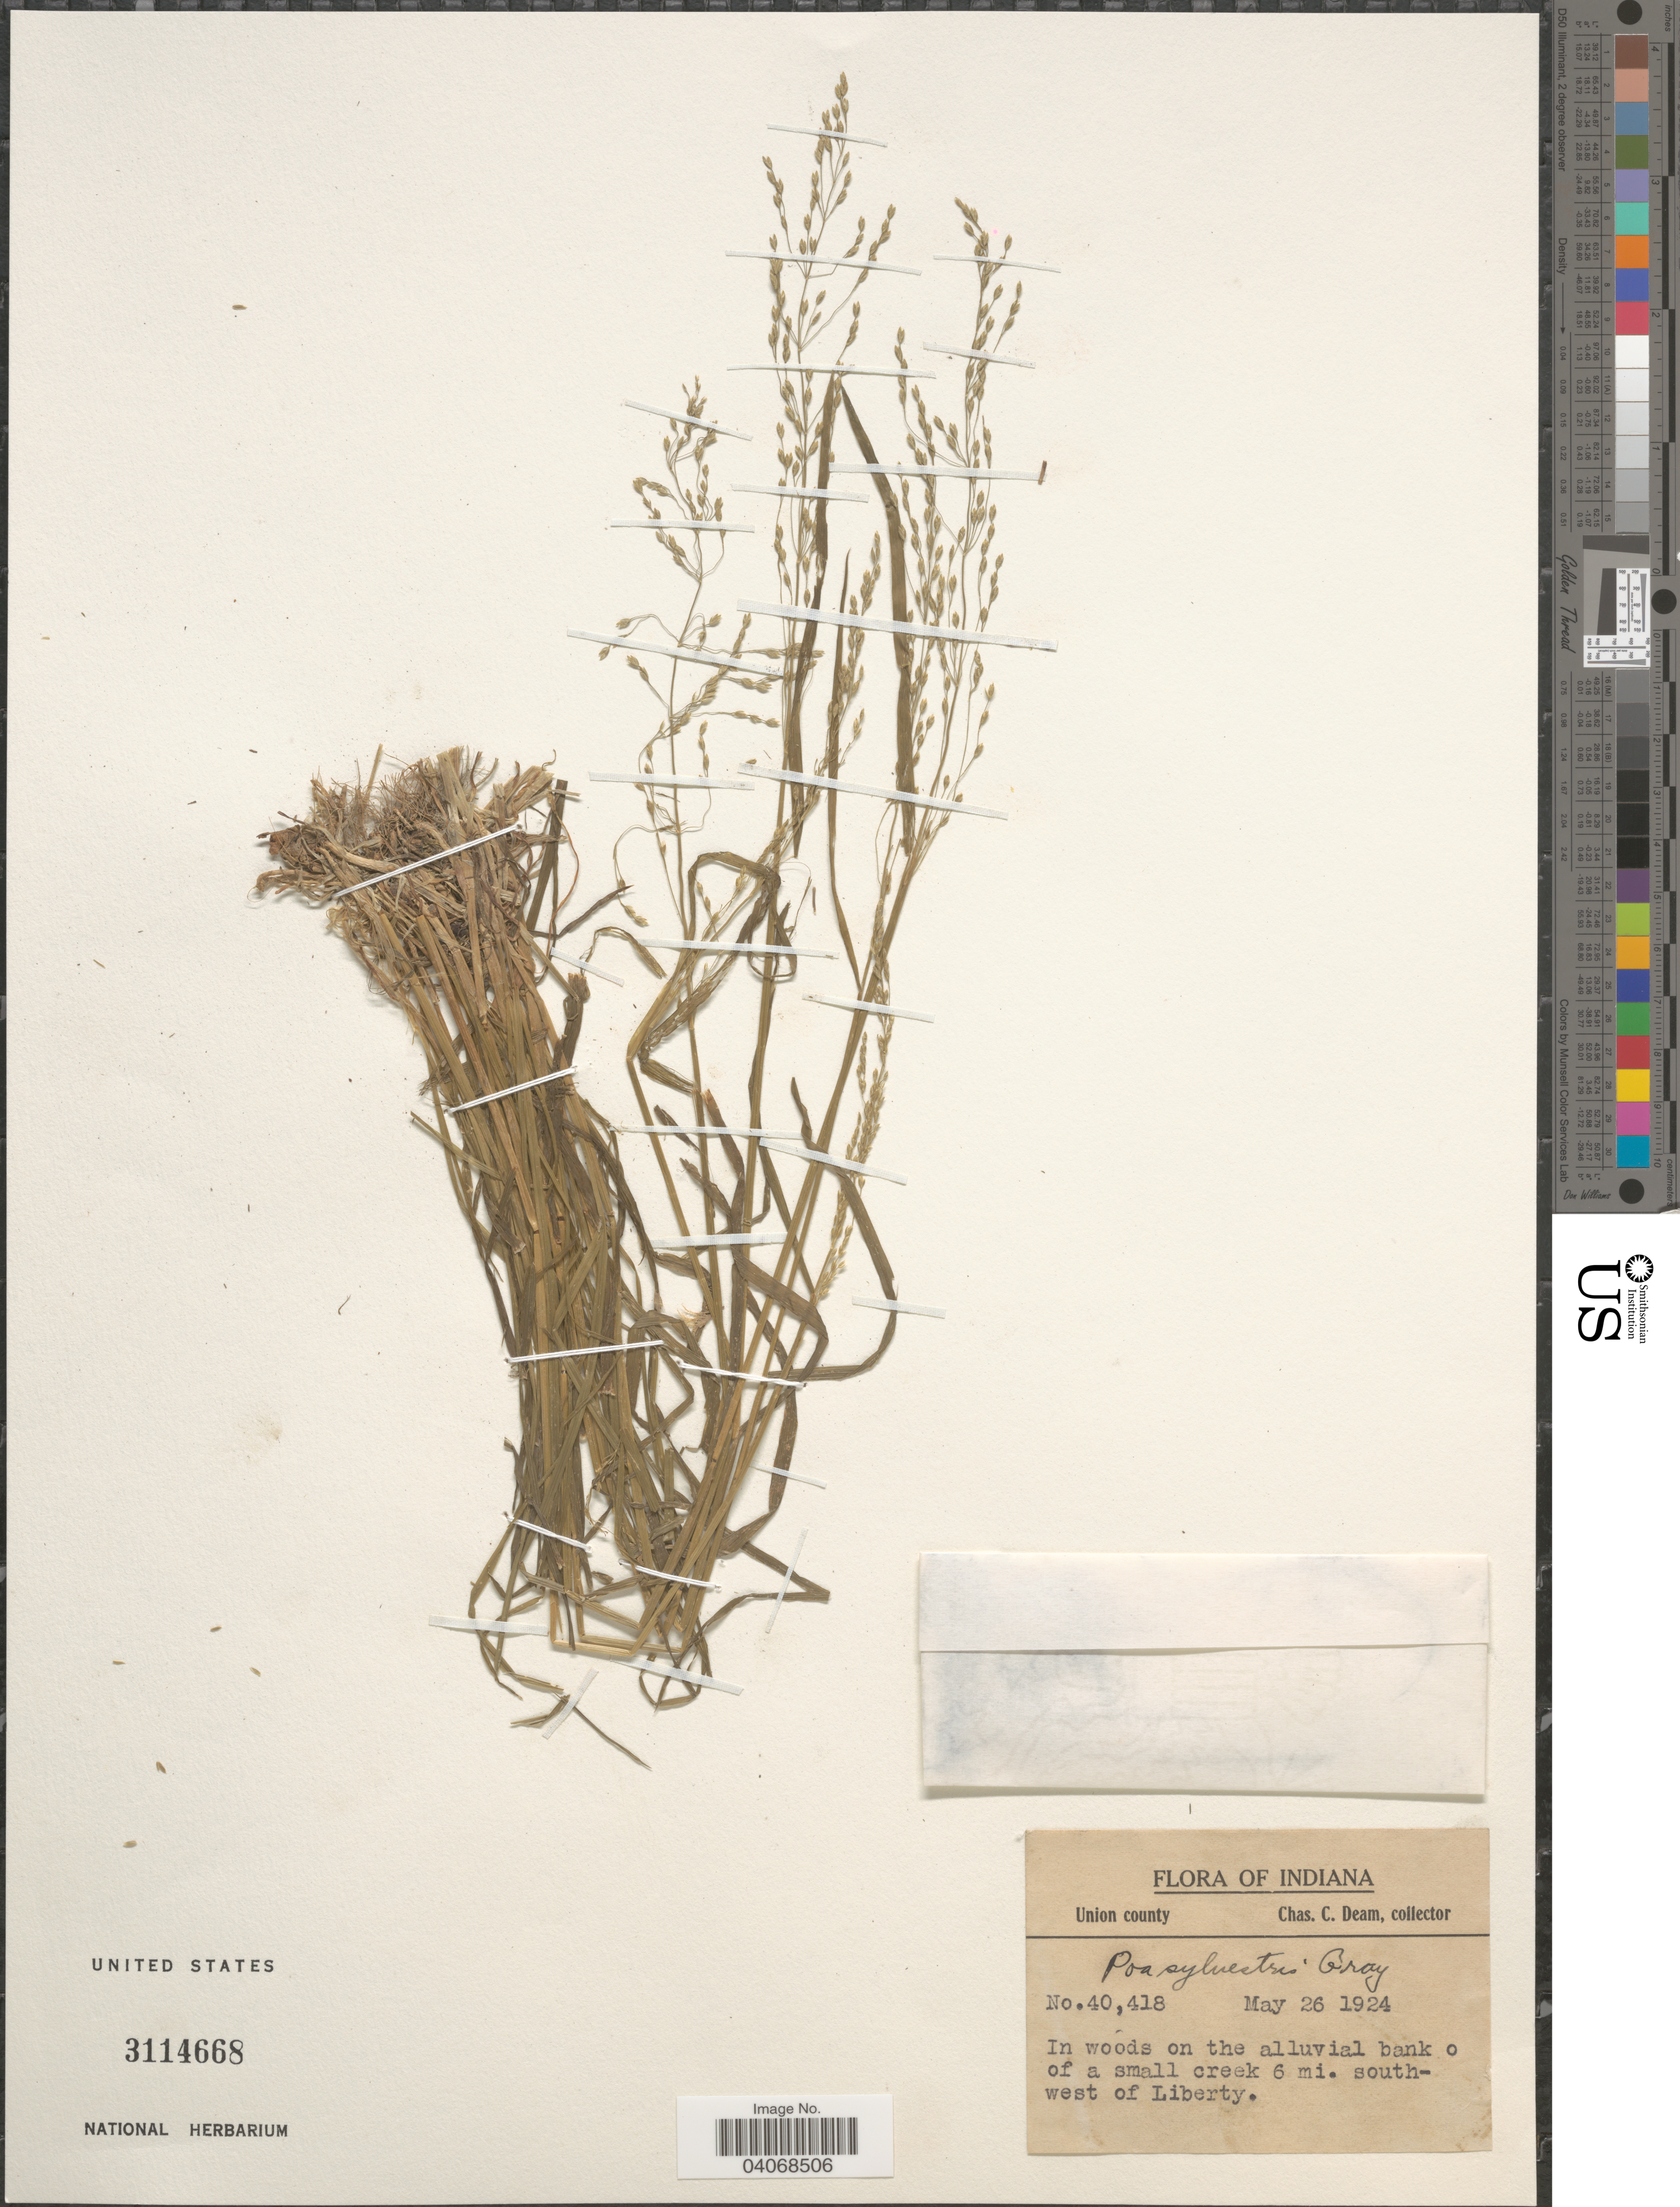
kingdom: Plantae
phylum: Tracheophyta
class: Liliopsida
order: Poales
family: Poaceae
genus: Poa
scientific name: Poa sylvestris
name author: A. Gray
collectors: C. C. Deam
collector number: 40418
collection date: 1924-05-26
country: United States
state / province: Indiana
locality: In woods on the alluvial bank o of a small creek 6 mi. south-west of Liberty. Union county.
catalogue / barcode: US 3114668